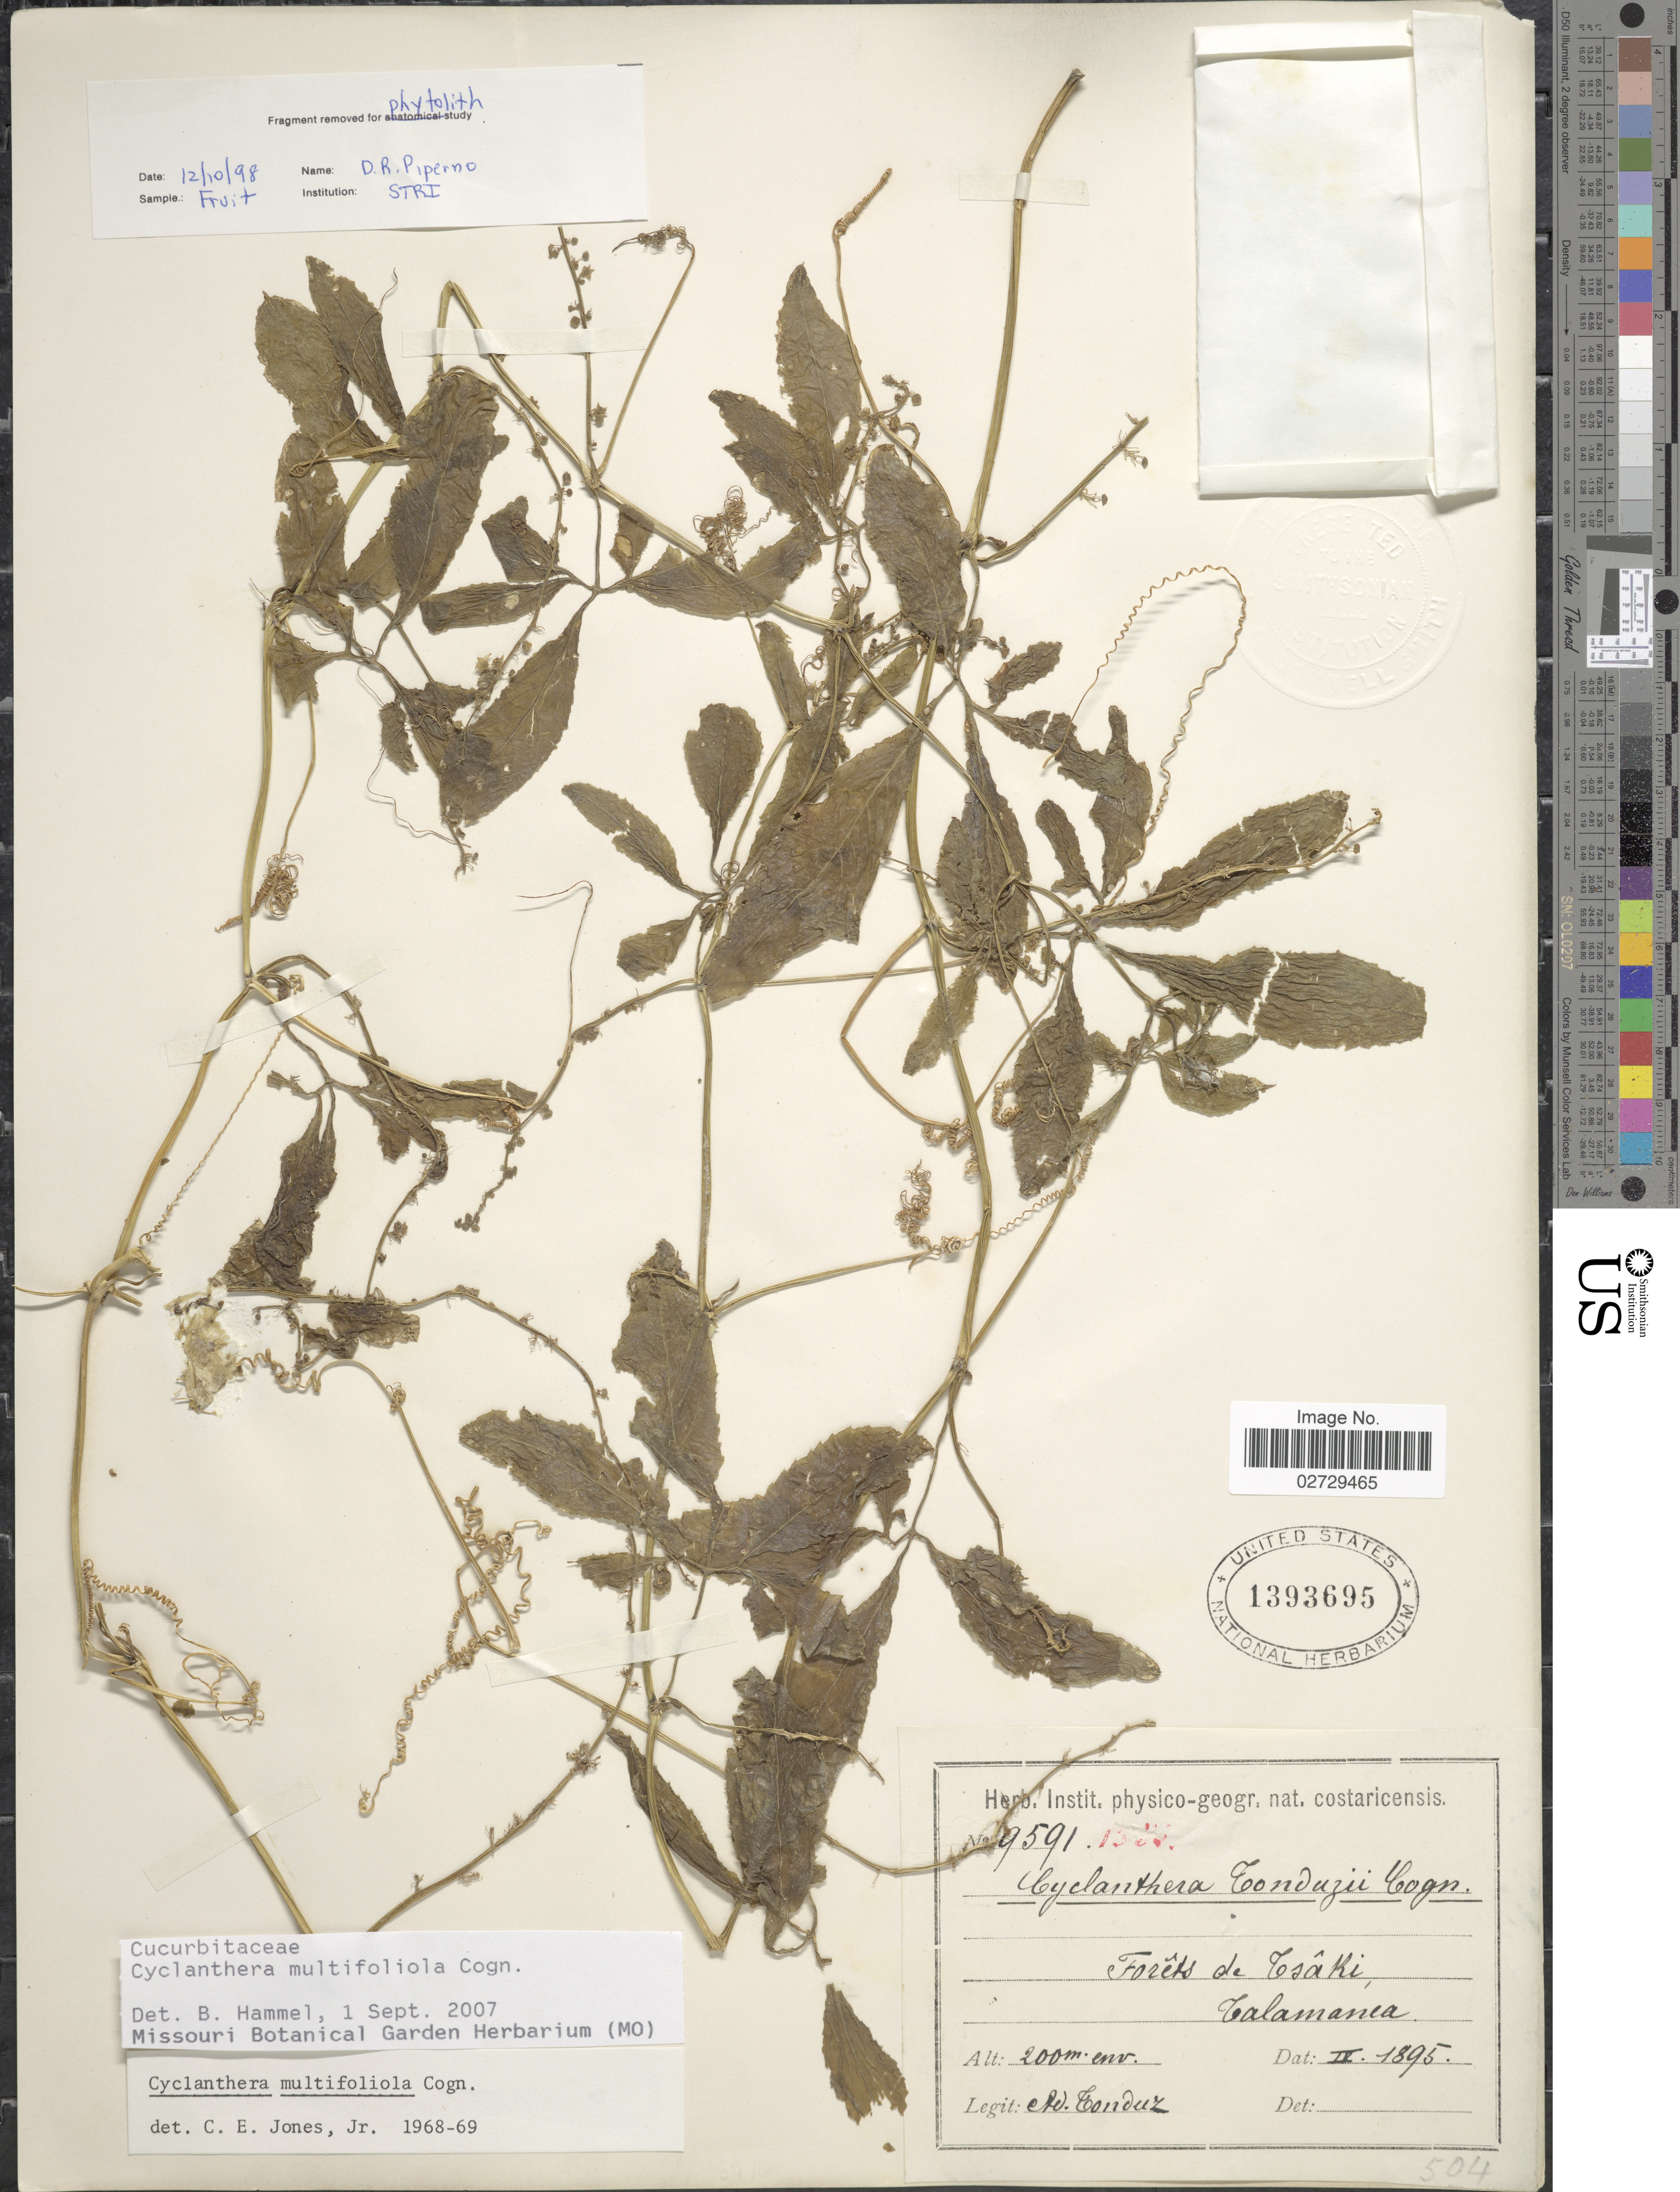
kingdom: Plantae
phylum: Tracheophyta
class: Magnoliopsida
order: Cucurbitales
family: Cucurbitaceae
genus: Cyclanthera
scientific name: Cyclanthera multifoliolata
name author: Cogn.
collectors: A. Tonduz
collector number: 9591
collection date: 1895-04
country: Costa Rica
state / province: Limón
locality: Forêts de Tsaki. Talamanca.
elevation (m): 200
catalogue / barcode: US 1393695